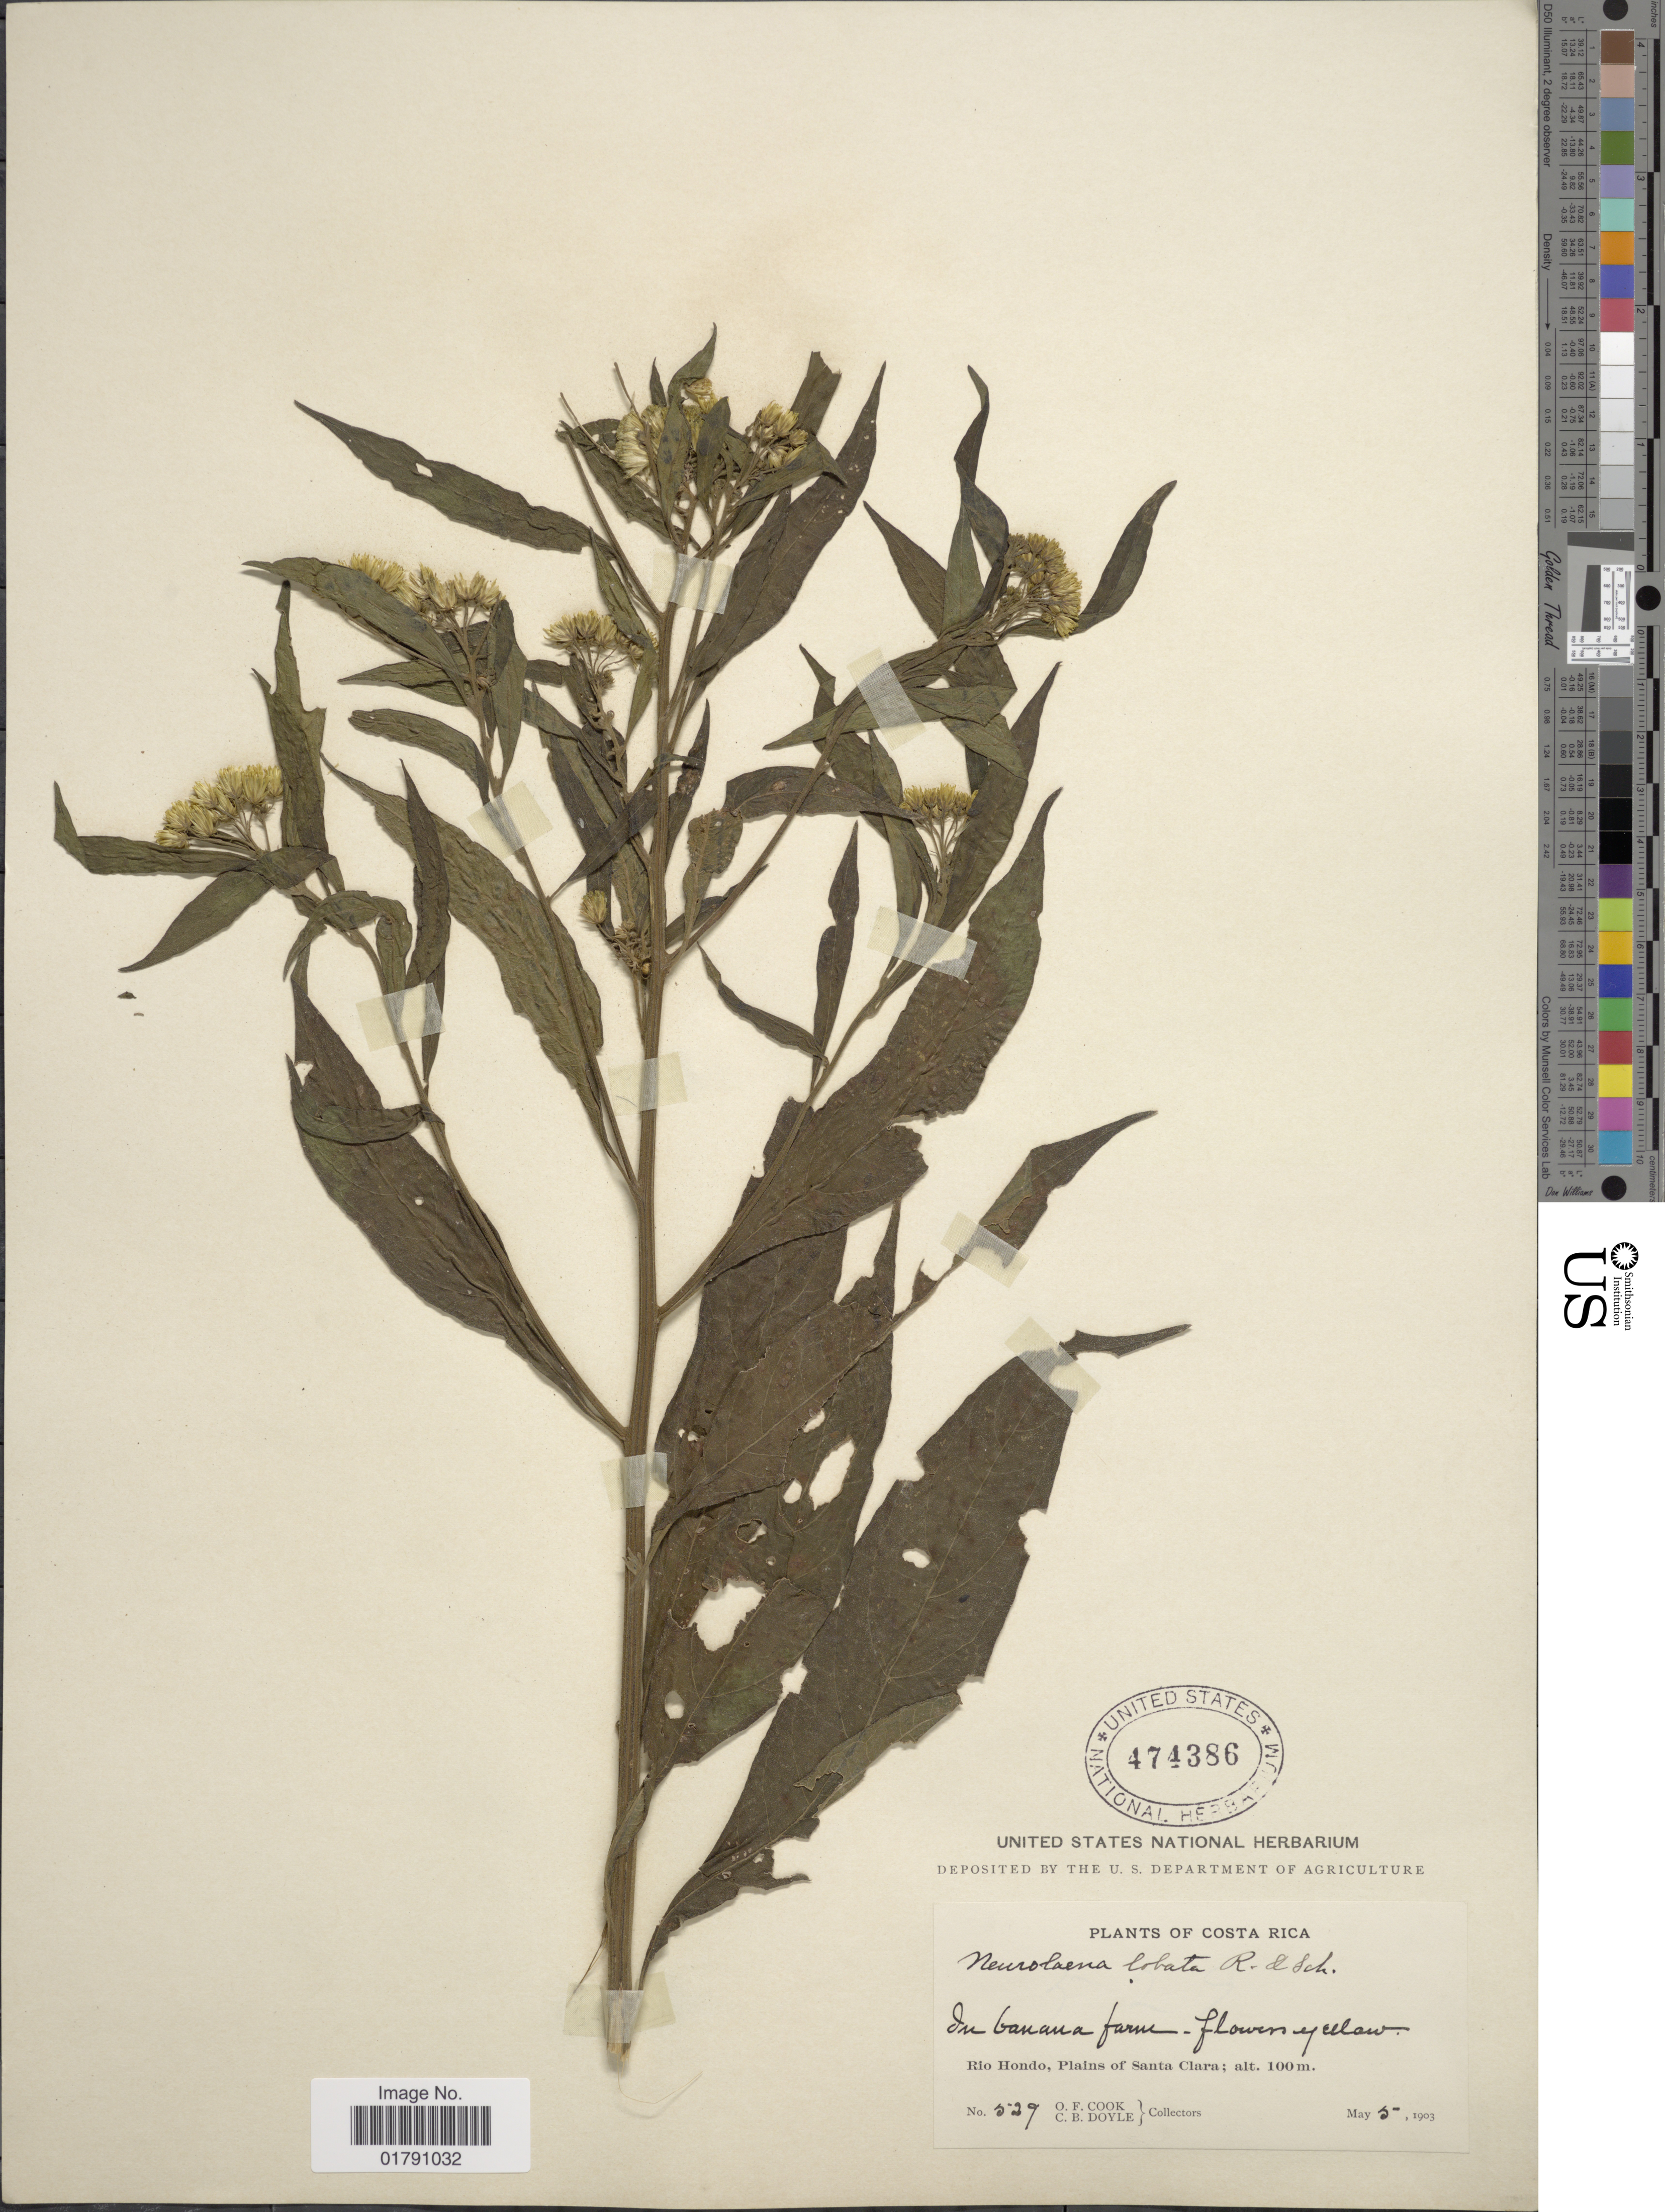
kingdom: Plantae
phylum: Tracheophyta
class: Magnoliopsida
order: Asterales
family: Asteraceae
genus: Neurolaena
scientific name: Neurolaena lobata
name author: (L.) R. Br. ex Cass.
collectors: O. F. Cook & C. Doyle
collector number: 529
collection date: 1903-05-05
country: Costa Rica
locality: Rio Hondo, Plains of Santa Clara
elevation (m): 100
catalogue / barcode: US 474386